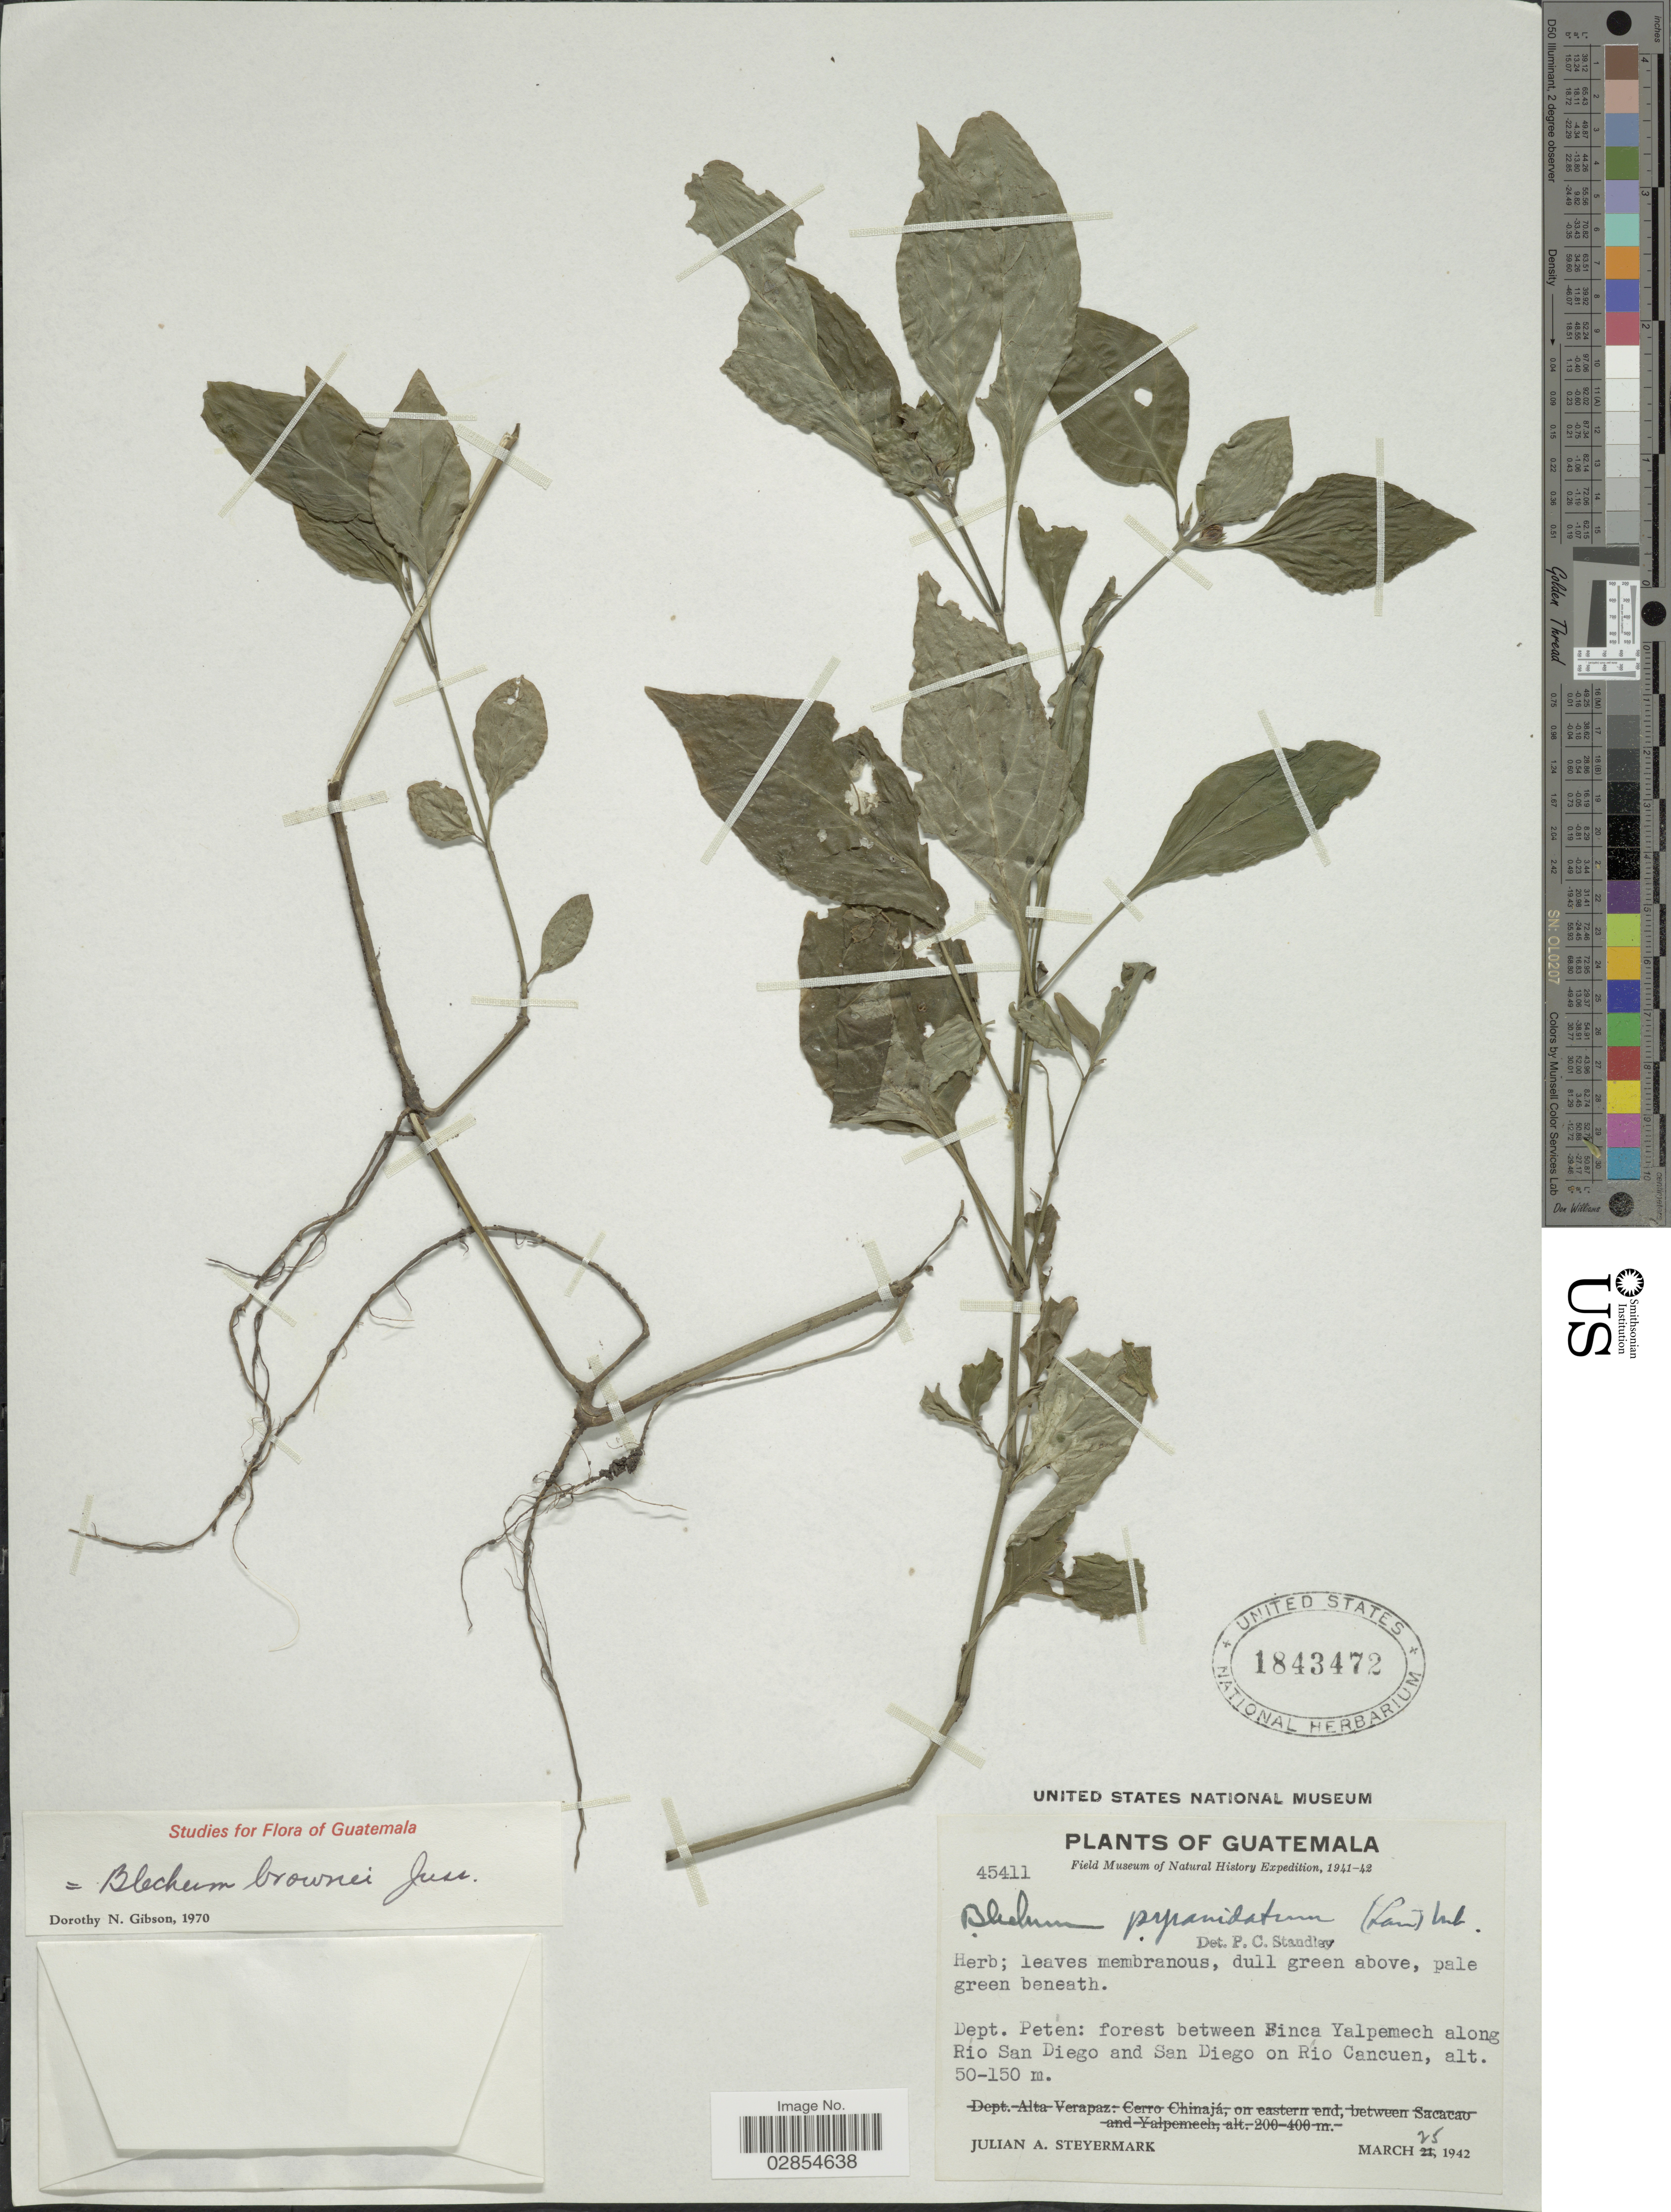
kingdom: Plantae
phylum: Tracheophyta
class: Magnoliopsida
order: Lamiales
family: Acanthaceae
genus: Blechum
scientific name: Blechum pyramidatum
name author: (Lam.) Urb.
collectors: J. Steyermark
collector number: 45411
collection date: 1942-03-25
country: Guatemala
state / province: El Petén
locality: Dept. Peten: forest between Finca Yalpemech along Rio San Diego and San Diego on Río Cancuen.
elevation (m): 50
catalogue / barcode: US 1843472